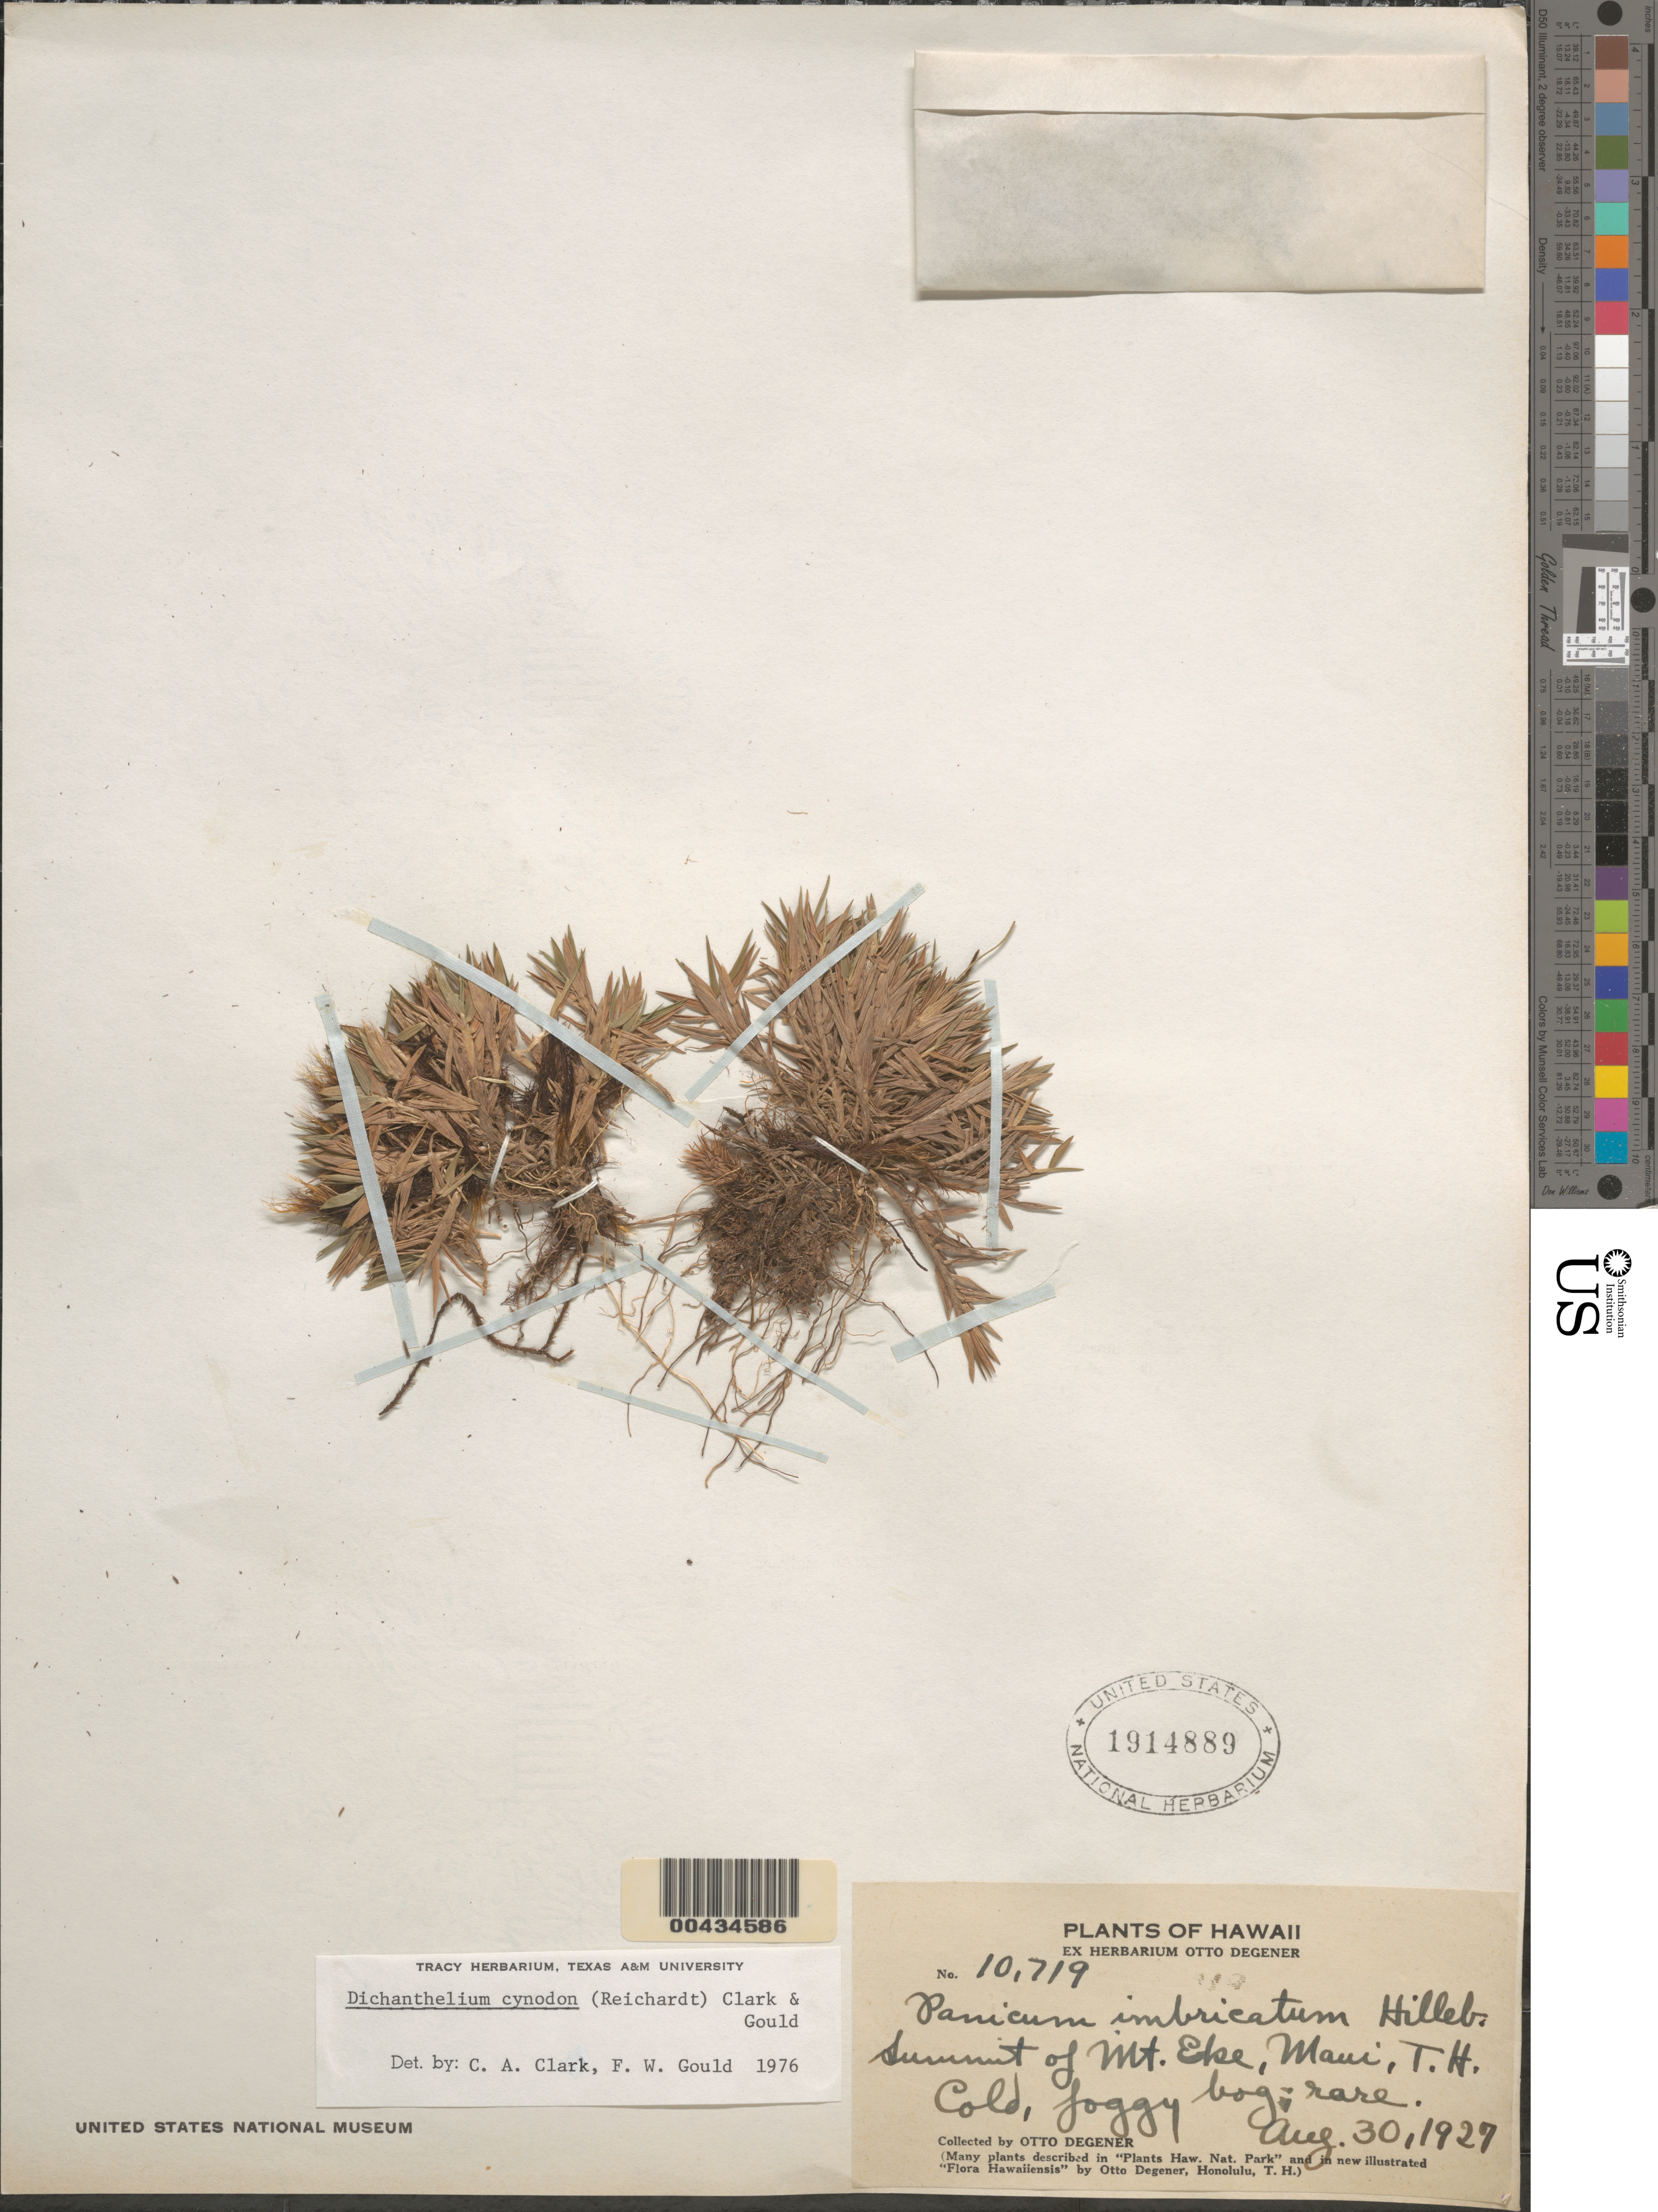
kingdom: Plantae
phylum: Tracheophyta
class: Liliopsida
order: Poales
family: Poaceae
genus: Dichanthelium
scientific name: Dichanthelium cynodon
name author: (Reichardt) C.A. Clark & Gould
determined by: Clark, C. A.; Gould, F. W.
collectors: O. Degener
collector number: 10719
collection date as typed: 30 Aug 1927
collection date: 1927-08-30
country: United States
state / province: Hawaii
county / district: Maui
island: Maui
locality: Summit of Mount Eke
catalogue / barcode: US 1914889